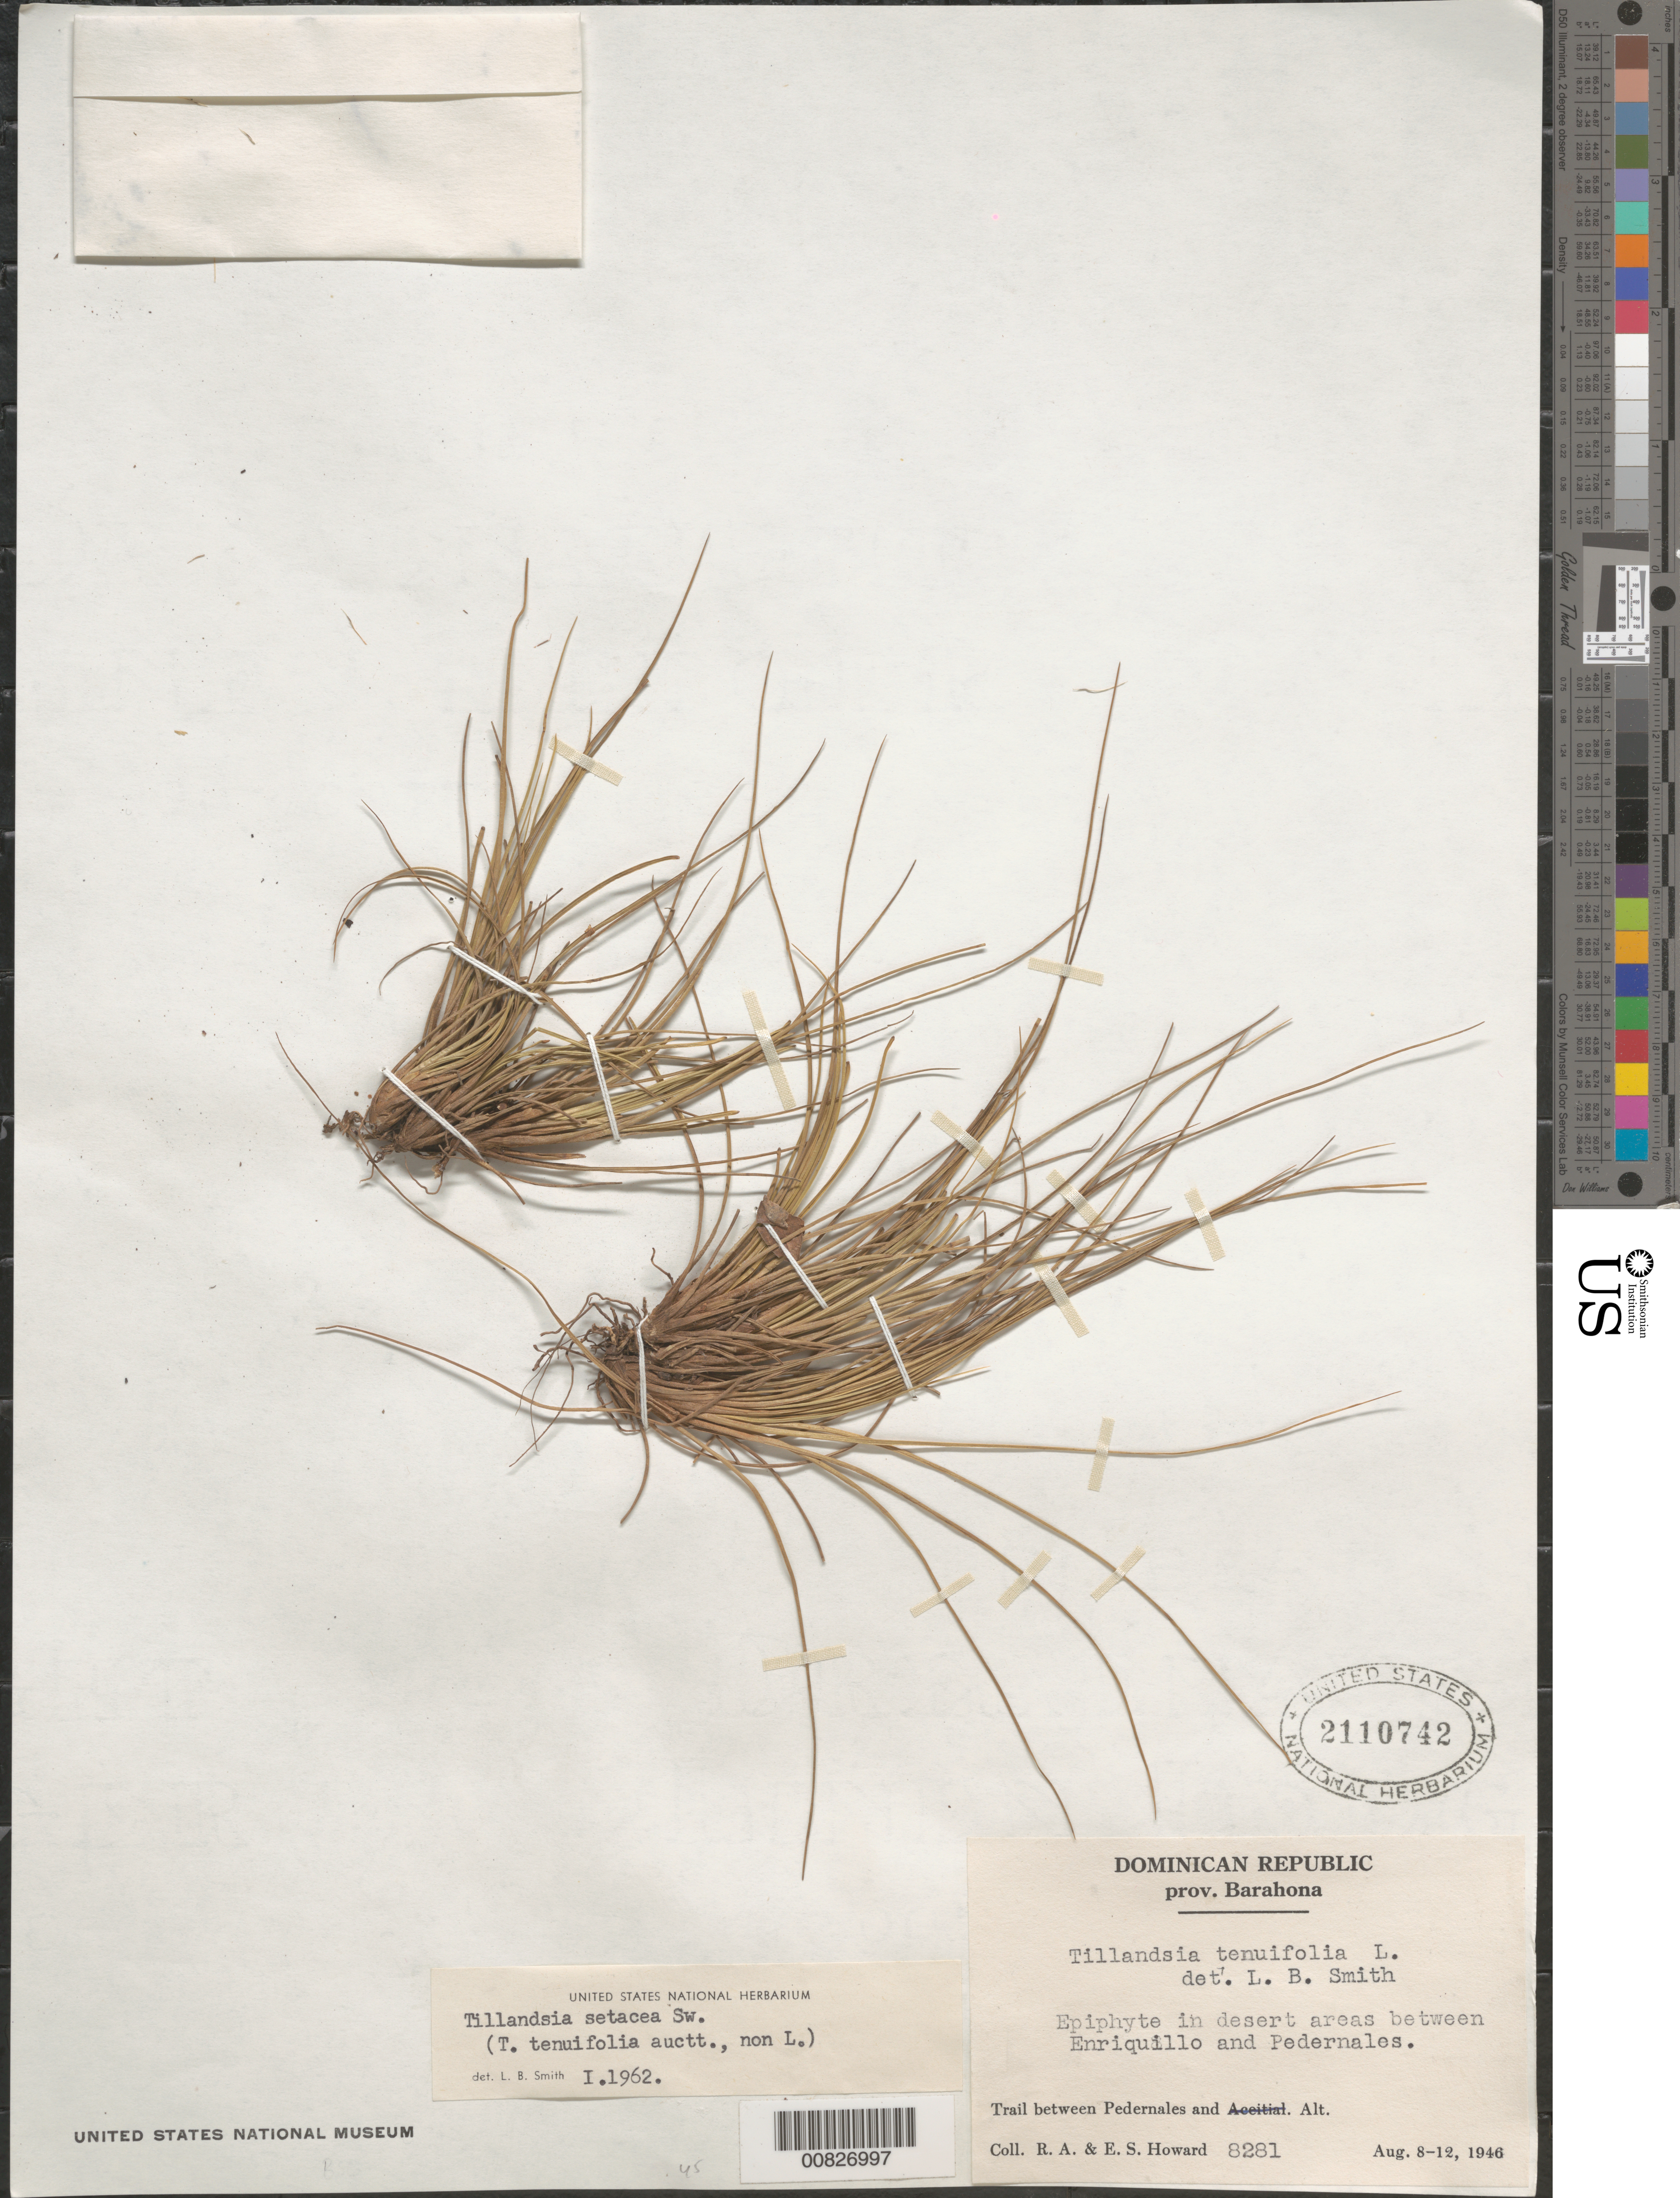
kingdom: Plantae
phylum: Tracheophyta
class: Liliopsida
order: Poales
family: Bromeliaceae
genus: Tillandsia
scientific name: Tillandsia setacea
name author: Sw.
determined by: Smith, Lyman B., (US), NMNH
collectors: R. A. Howard & E. S. Howard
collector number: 8281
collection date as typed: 08 Aug 1946 to 12 Aug 1946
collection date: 1946-08-08/1946-08-12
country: Dominican Republic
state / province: Barahona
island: Hispaniola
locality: Desert areas between Enriquillo and Pedernales.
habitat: Desert areas.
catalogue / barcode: US 2110742